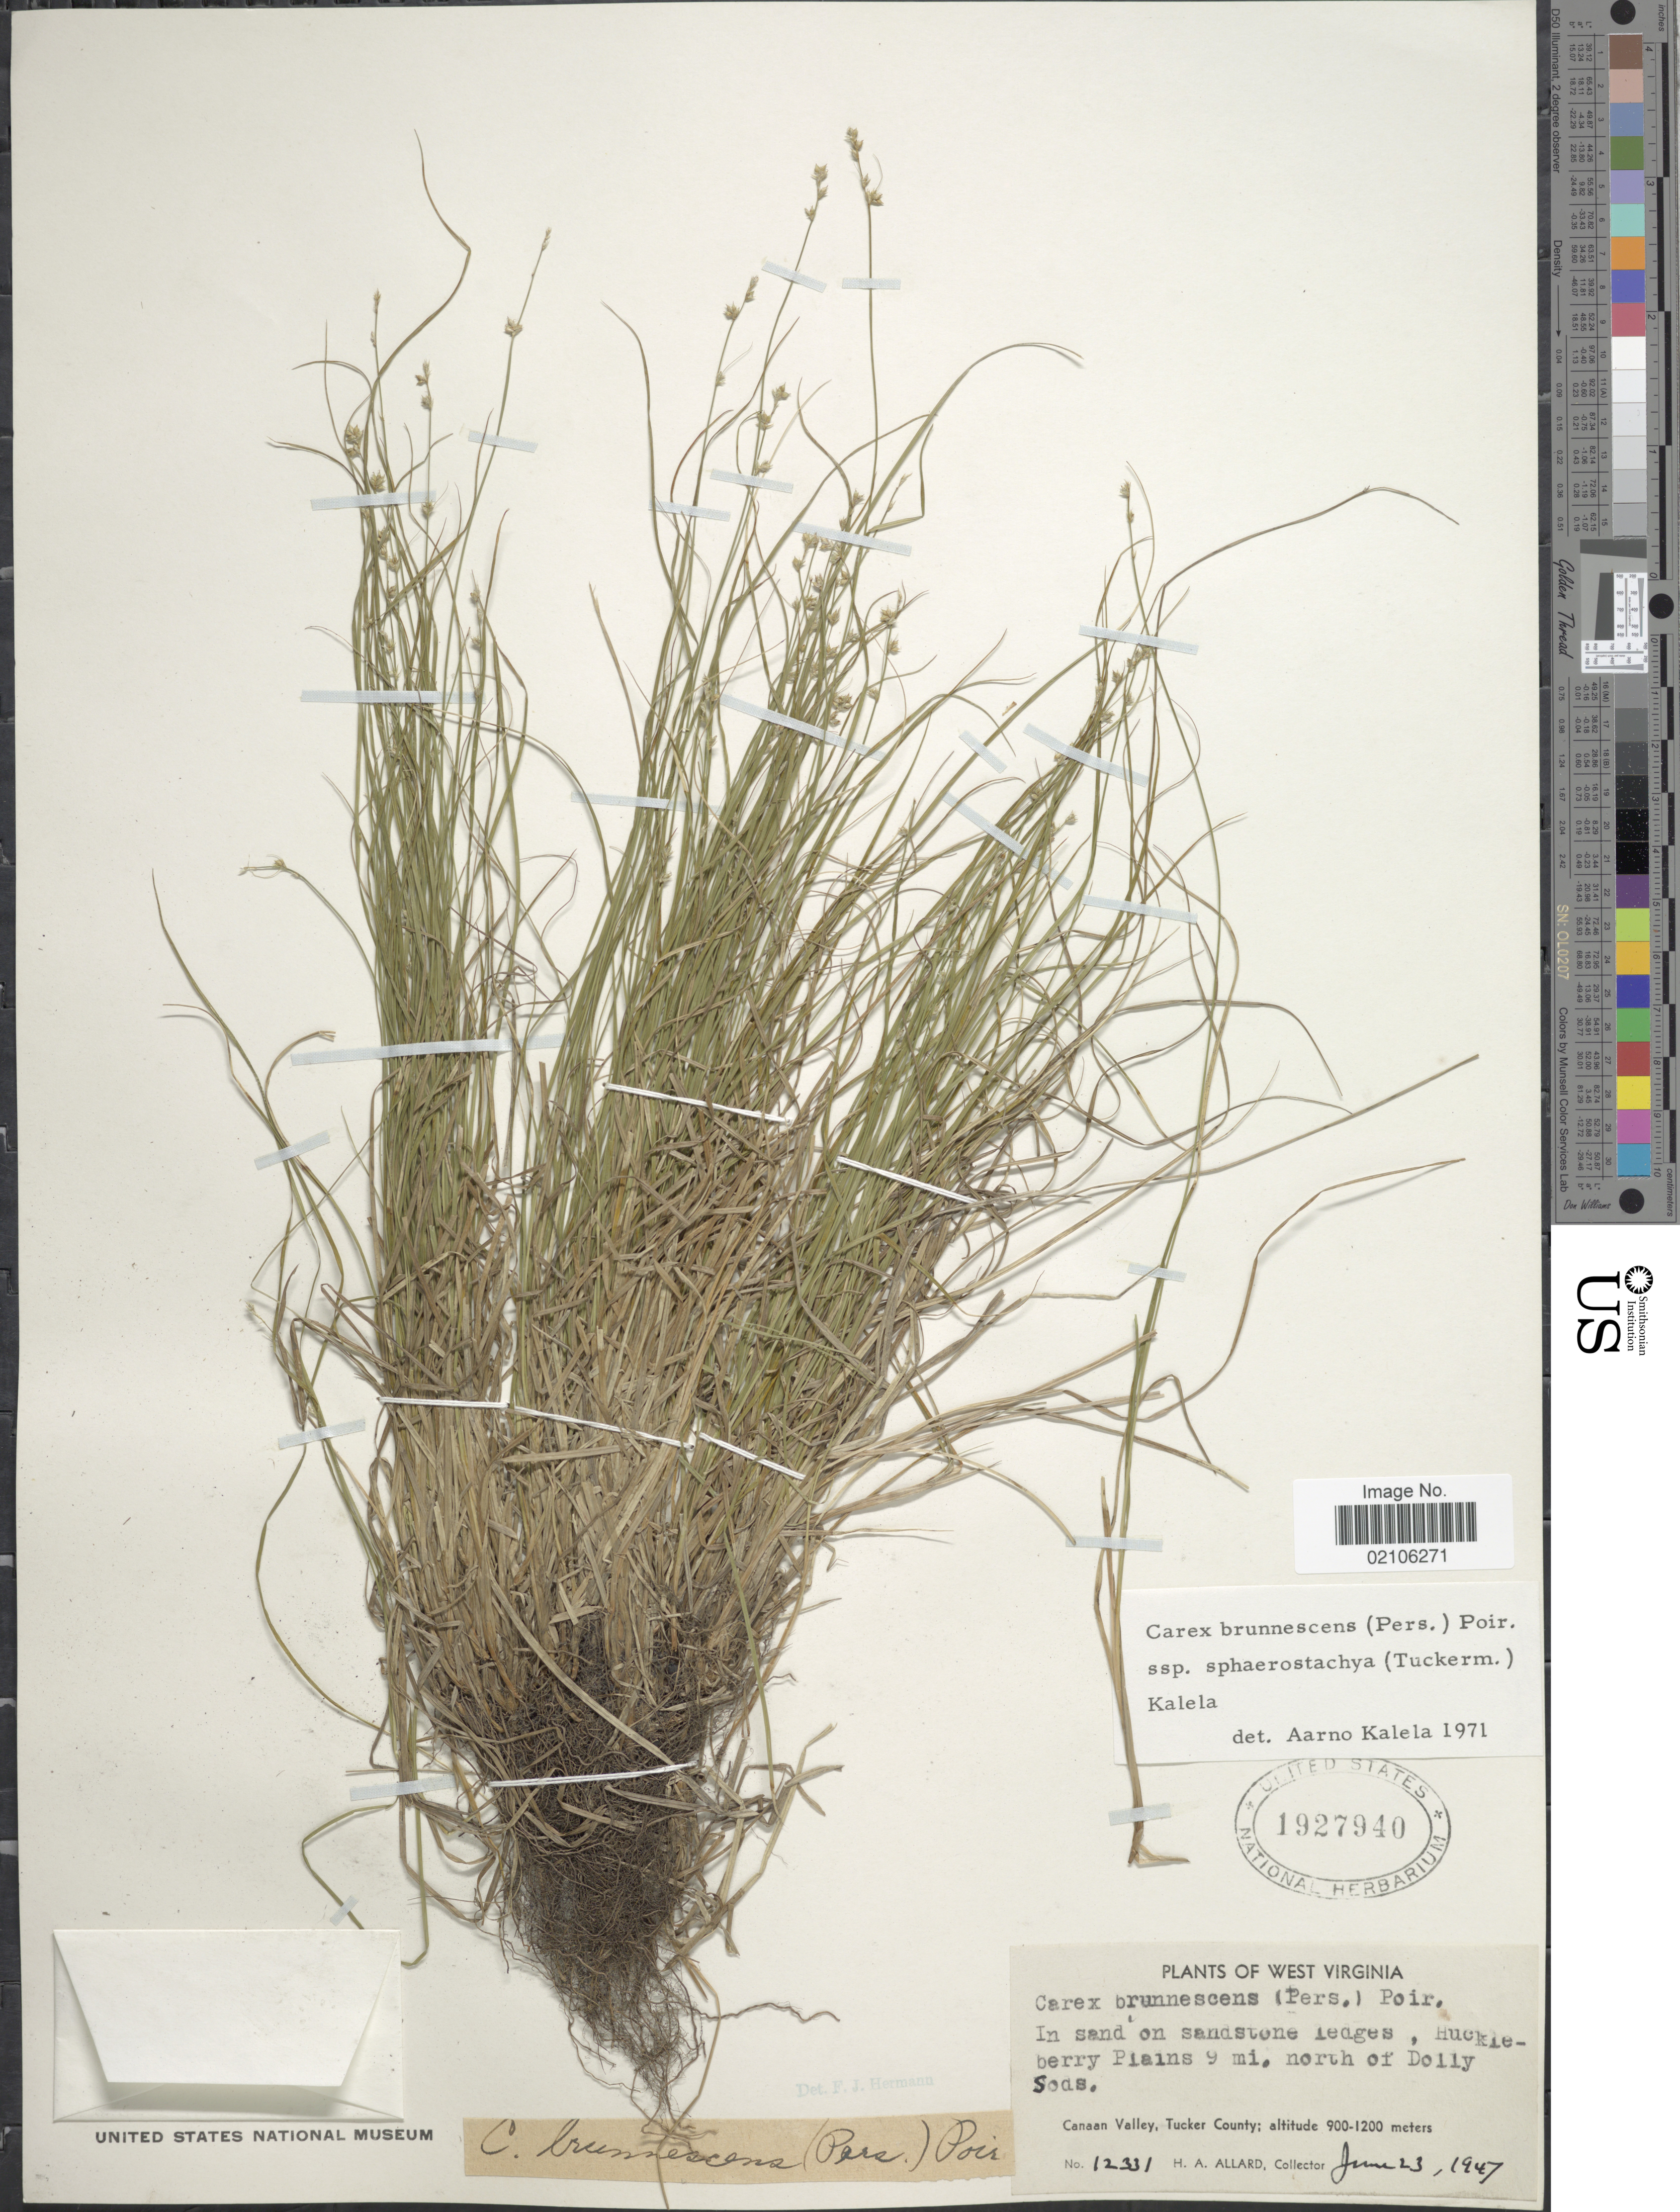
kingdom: Plantae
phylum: Tracheophyta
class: Liliopsida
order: Poales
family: Cyperaceae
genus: Carex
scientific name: Carex brunnescens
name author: (Pers.) Poir.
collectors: H. A. Allard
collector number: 12331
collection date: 1947-06-23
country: United States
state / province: West Virginia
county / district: Tucker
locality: In sand on sandstone ledges, Huckleberry Plains, 9 mi. north of Dolly Sods, Canaan Valley, Tucker County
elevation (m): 900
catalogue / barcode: US 1927940